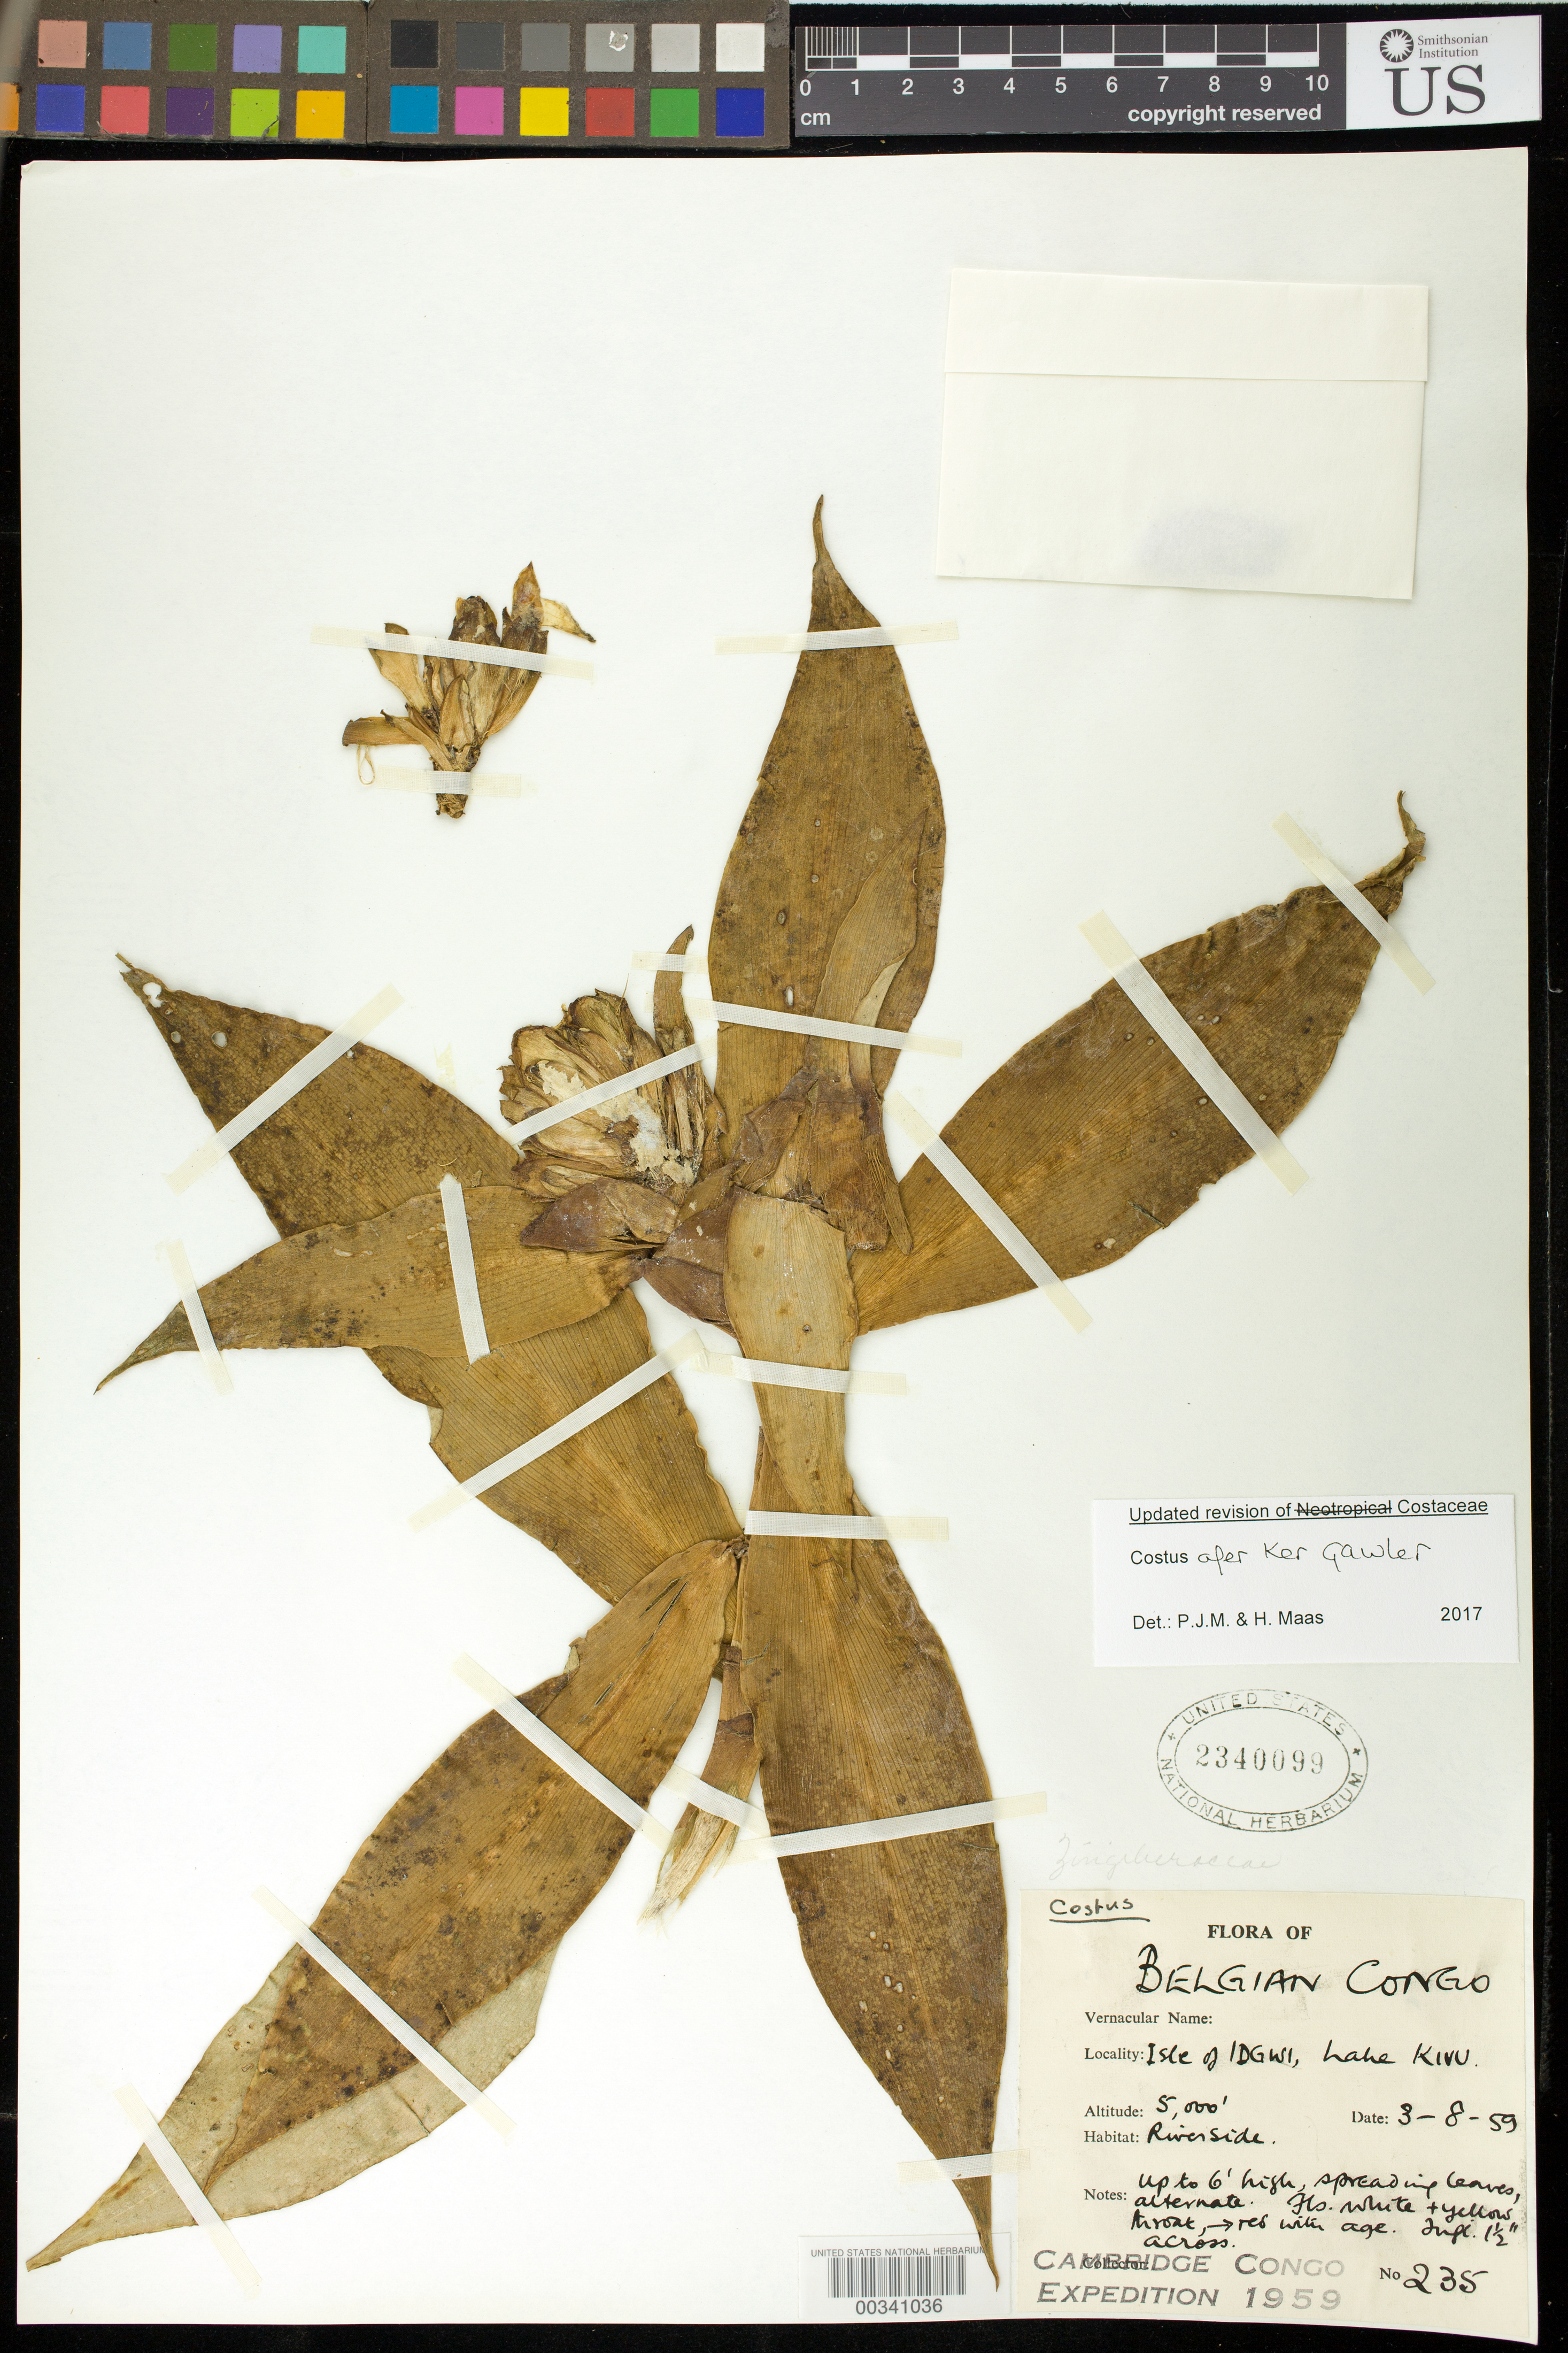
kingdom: Plantae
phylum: Tracheophyta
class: Liliopsida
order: Zingiberales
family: Costaceae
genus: Costus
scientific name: Costus afer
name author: Ker Gawl.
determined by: Maas, Paul J.; Maas, H.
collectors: ex Cambridge Congo exped.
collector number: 235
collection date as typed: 03 Aug 1959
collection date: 1959-08-03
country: Congo, Democratic Republic of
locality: Flora of belgian congo, isle of idgwi, lake kivu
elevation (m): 1524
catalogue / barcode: US 2340099